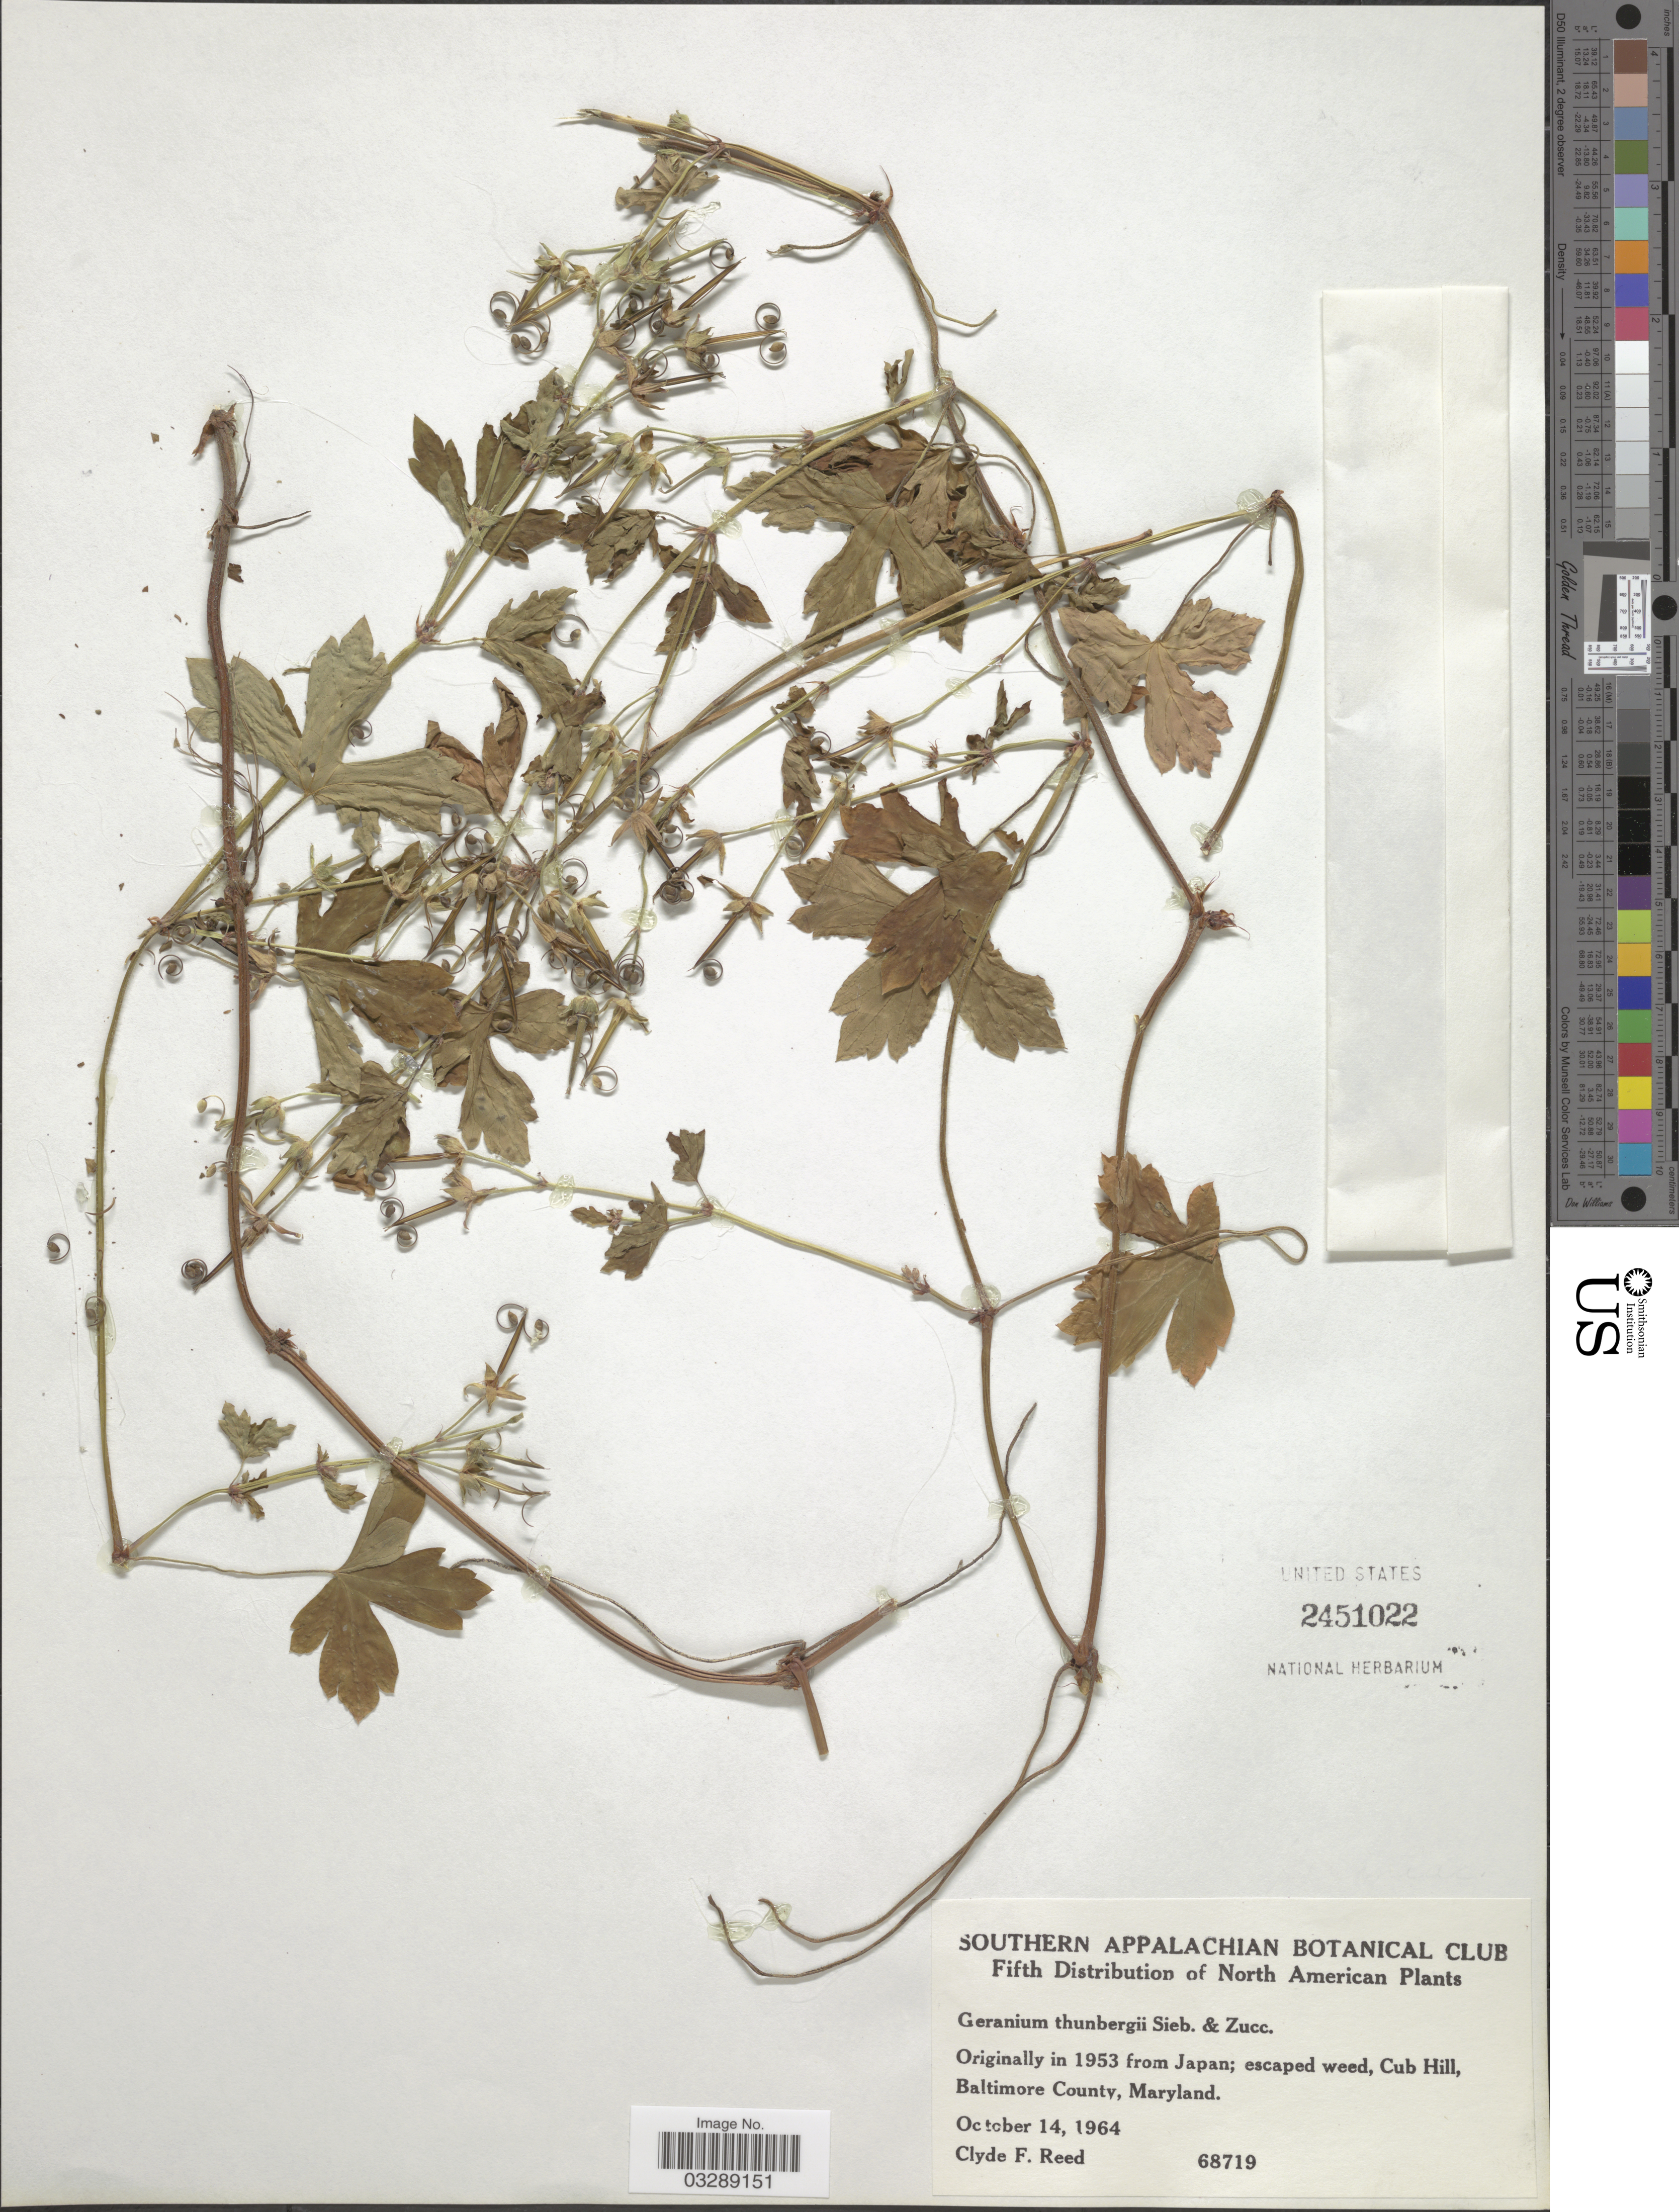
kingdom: Plantae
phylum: Tracheophyta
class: Magnoliopsida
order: Geraniales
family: Geraniaceae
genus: Geranium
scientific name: Geranium thunbergii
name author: Siebold ex Lindl. & Paxton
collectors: C. F. Reed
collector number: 68719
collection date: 1964-10-14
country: United States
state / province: Maryland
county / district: Baltimore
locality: Cub Hill, Baltimore County.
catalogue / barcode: US 2451022